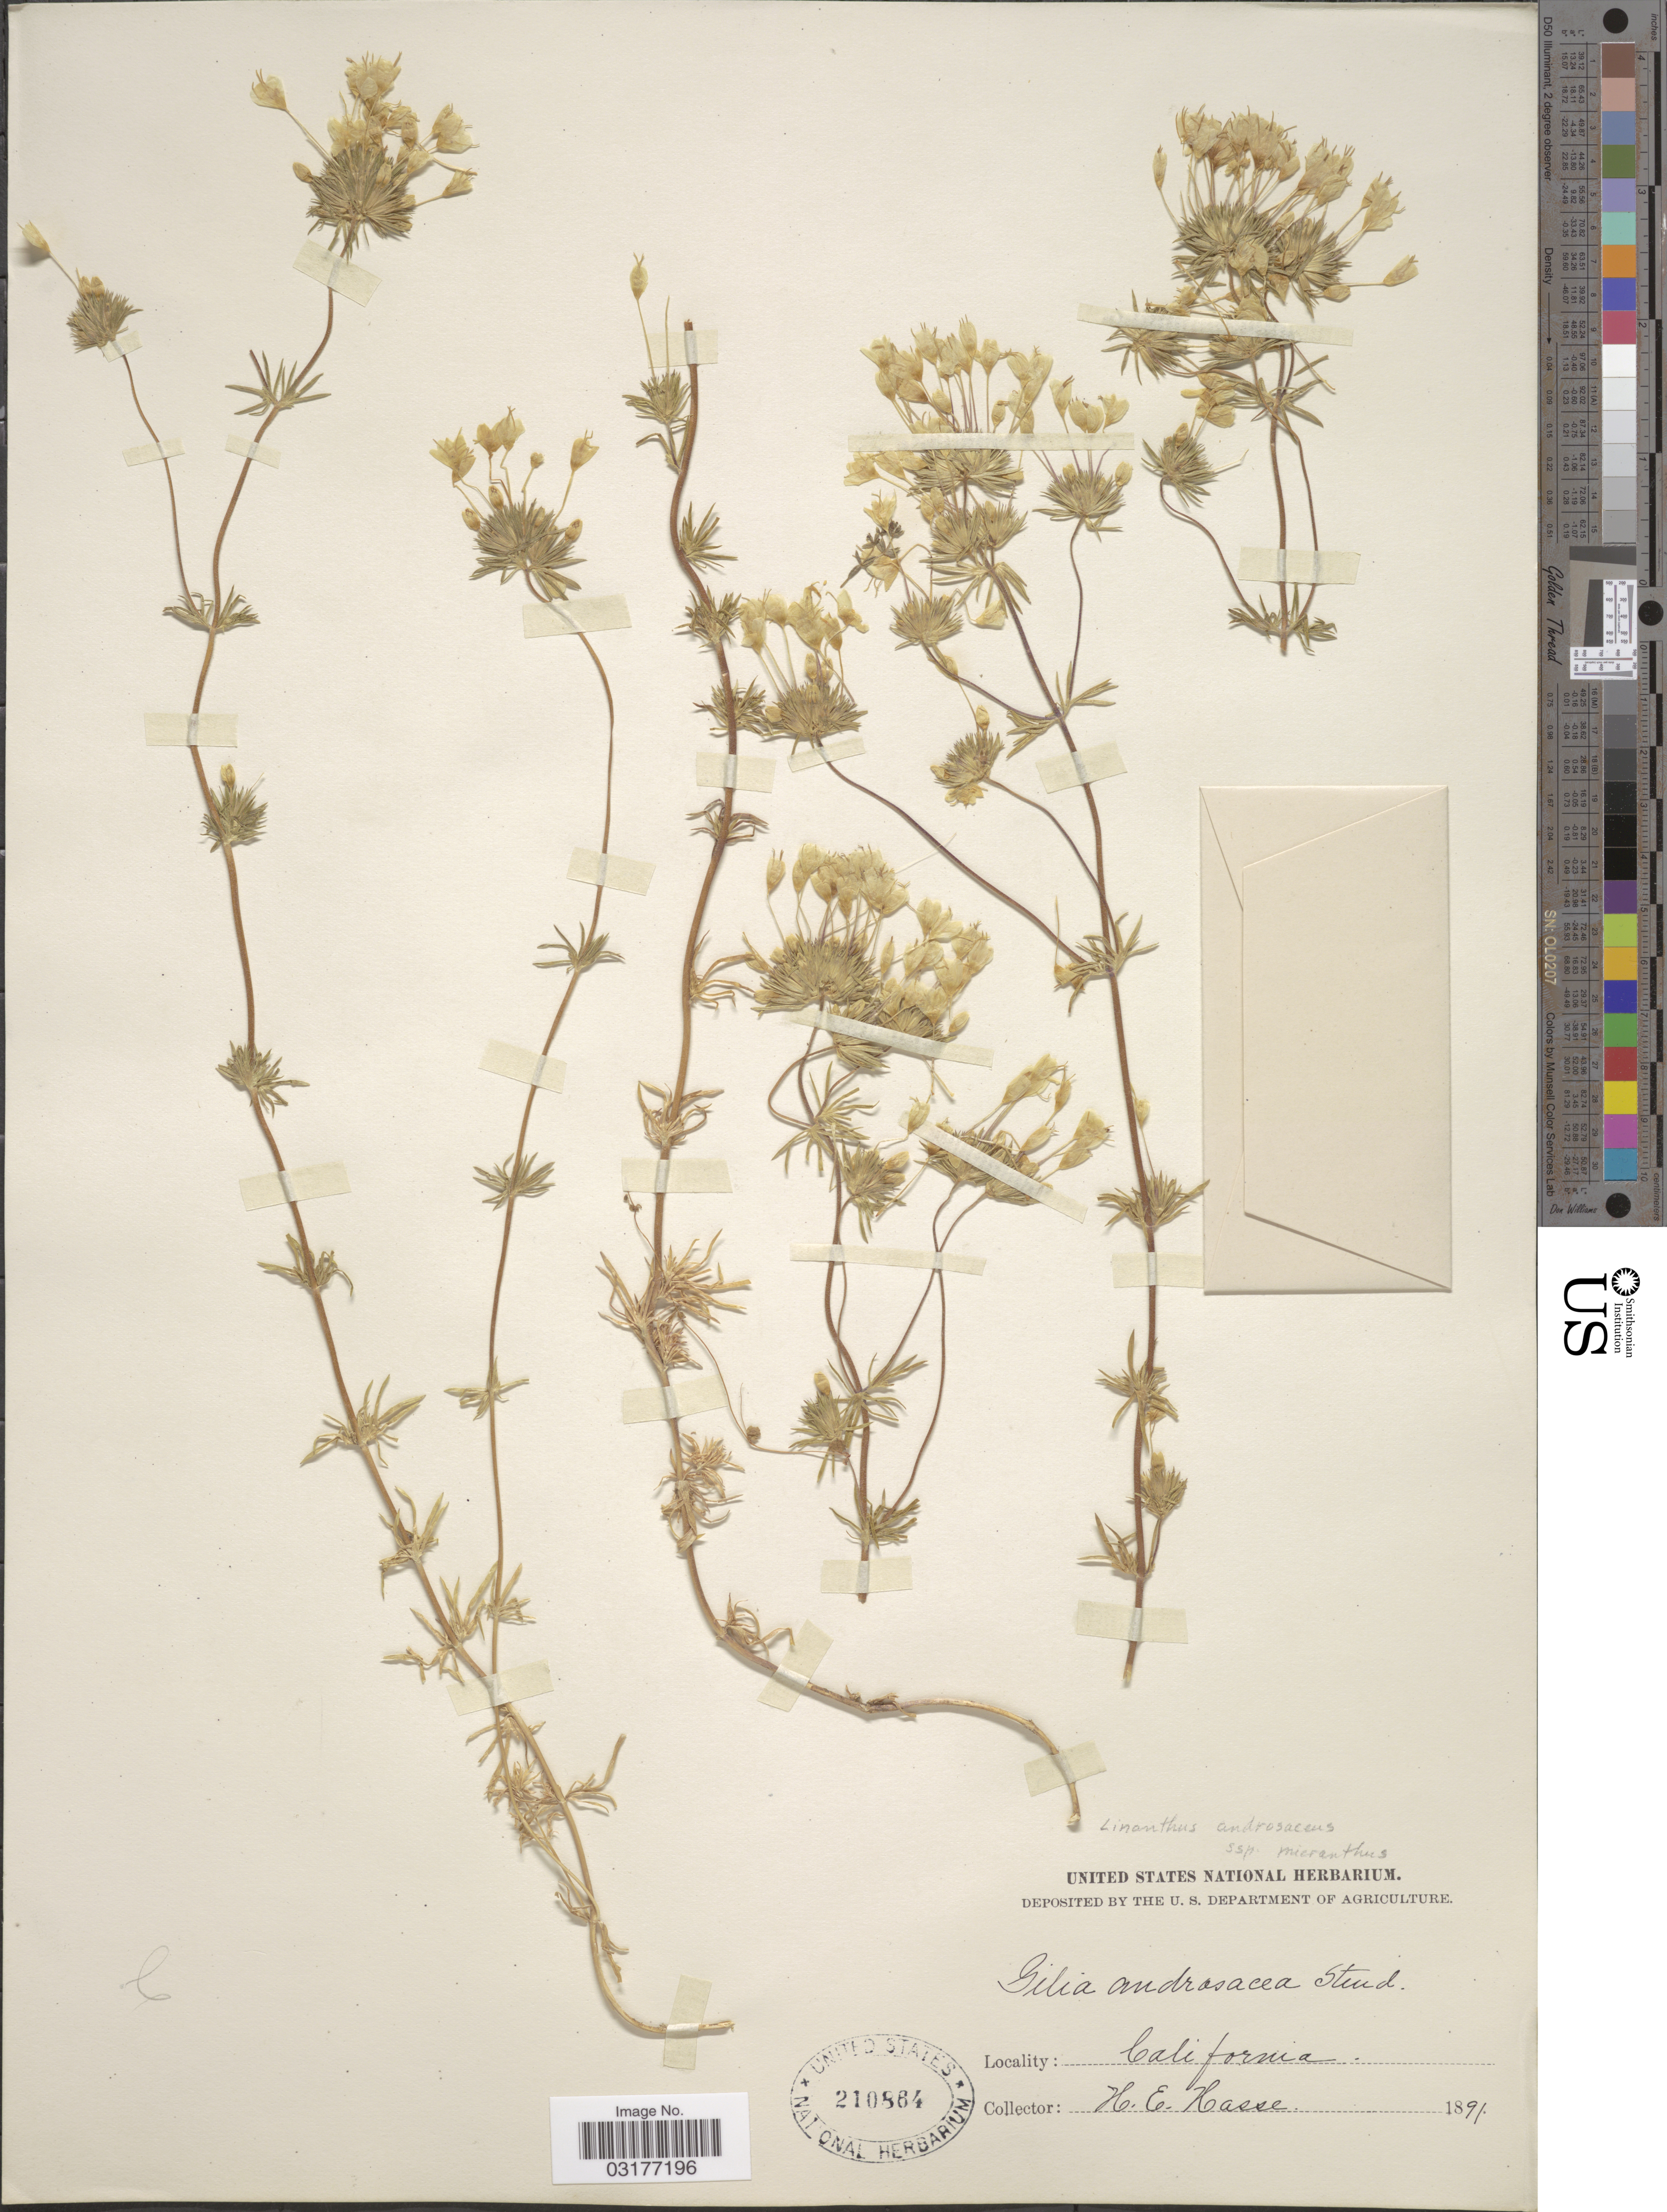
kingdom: Plantae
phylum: Tracheophyta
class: Magnoliopsida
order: Ericales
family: Polemoniaceae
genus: Leptosiphon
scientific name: Leptosiphon parviflorus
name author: Benth.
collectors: H. E. Hasse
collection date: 1891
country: United States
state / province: California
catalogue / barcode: US 210864